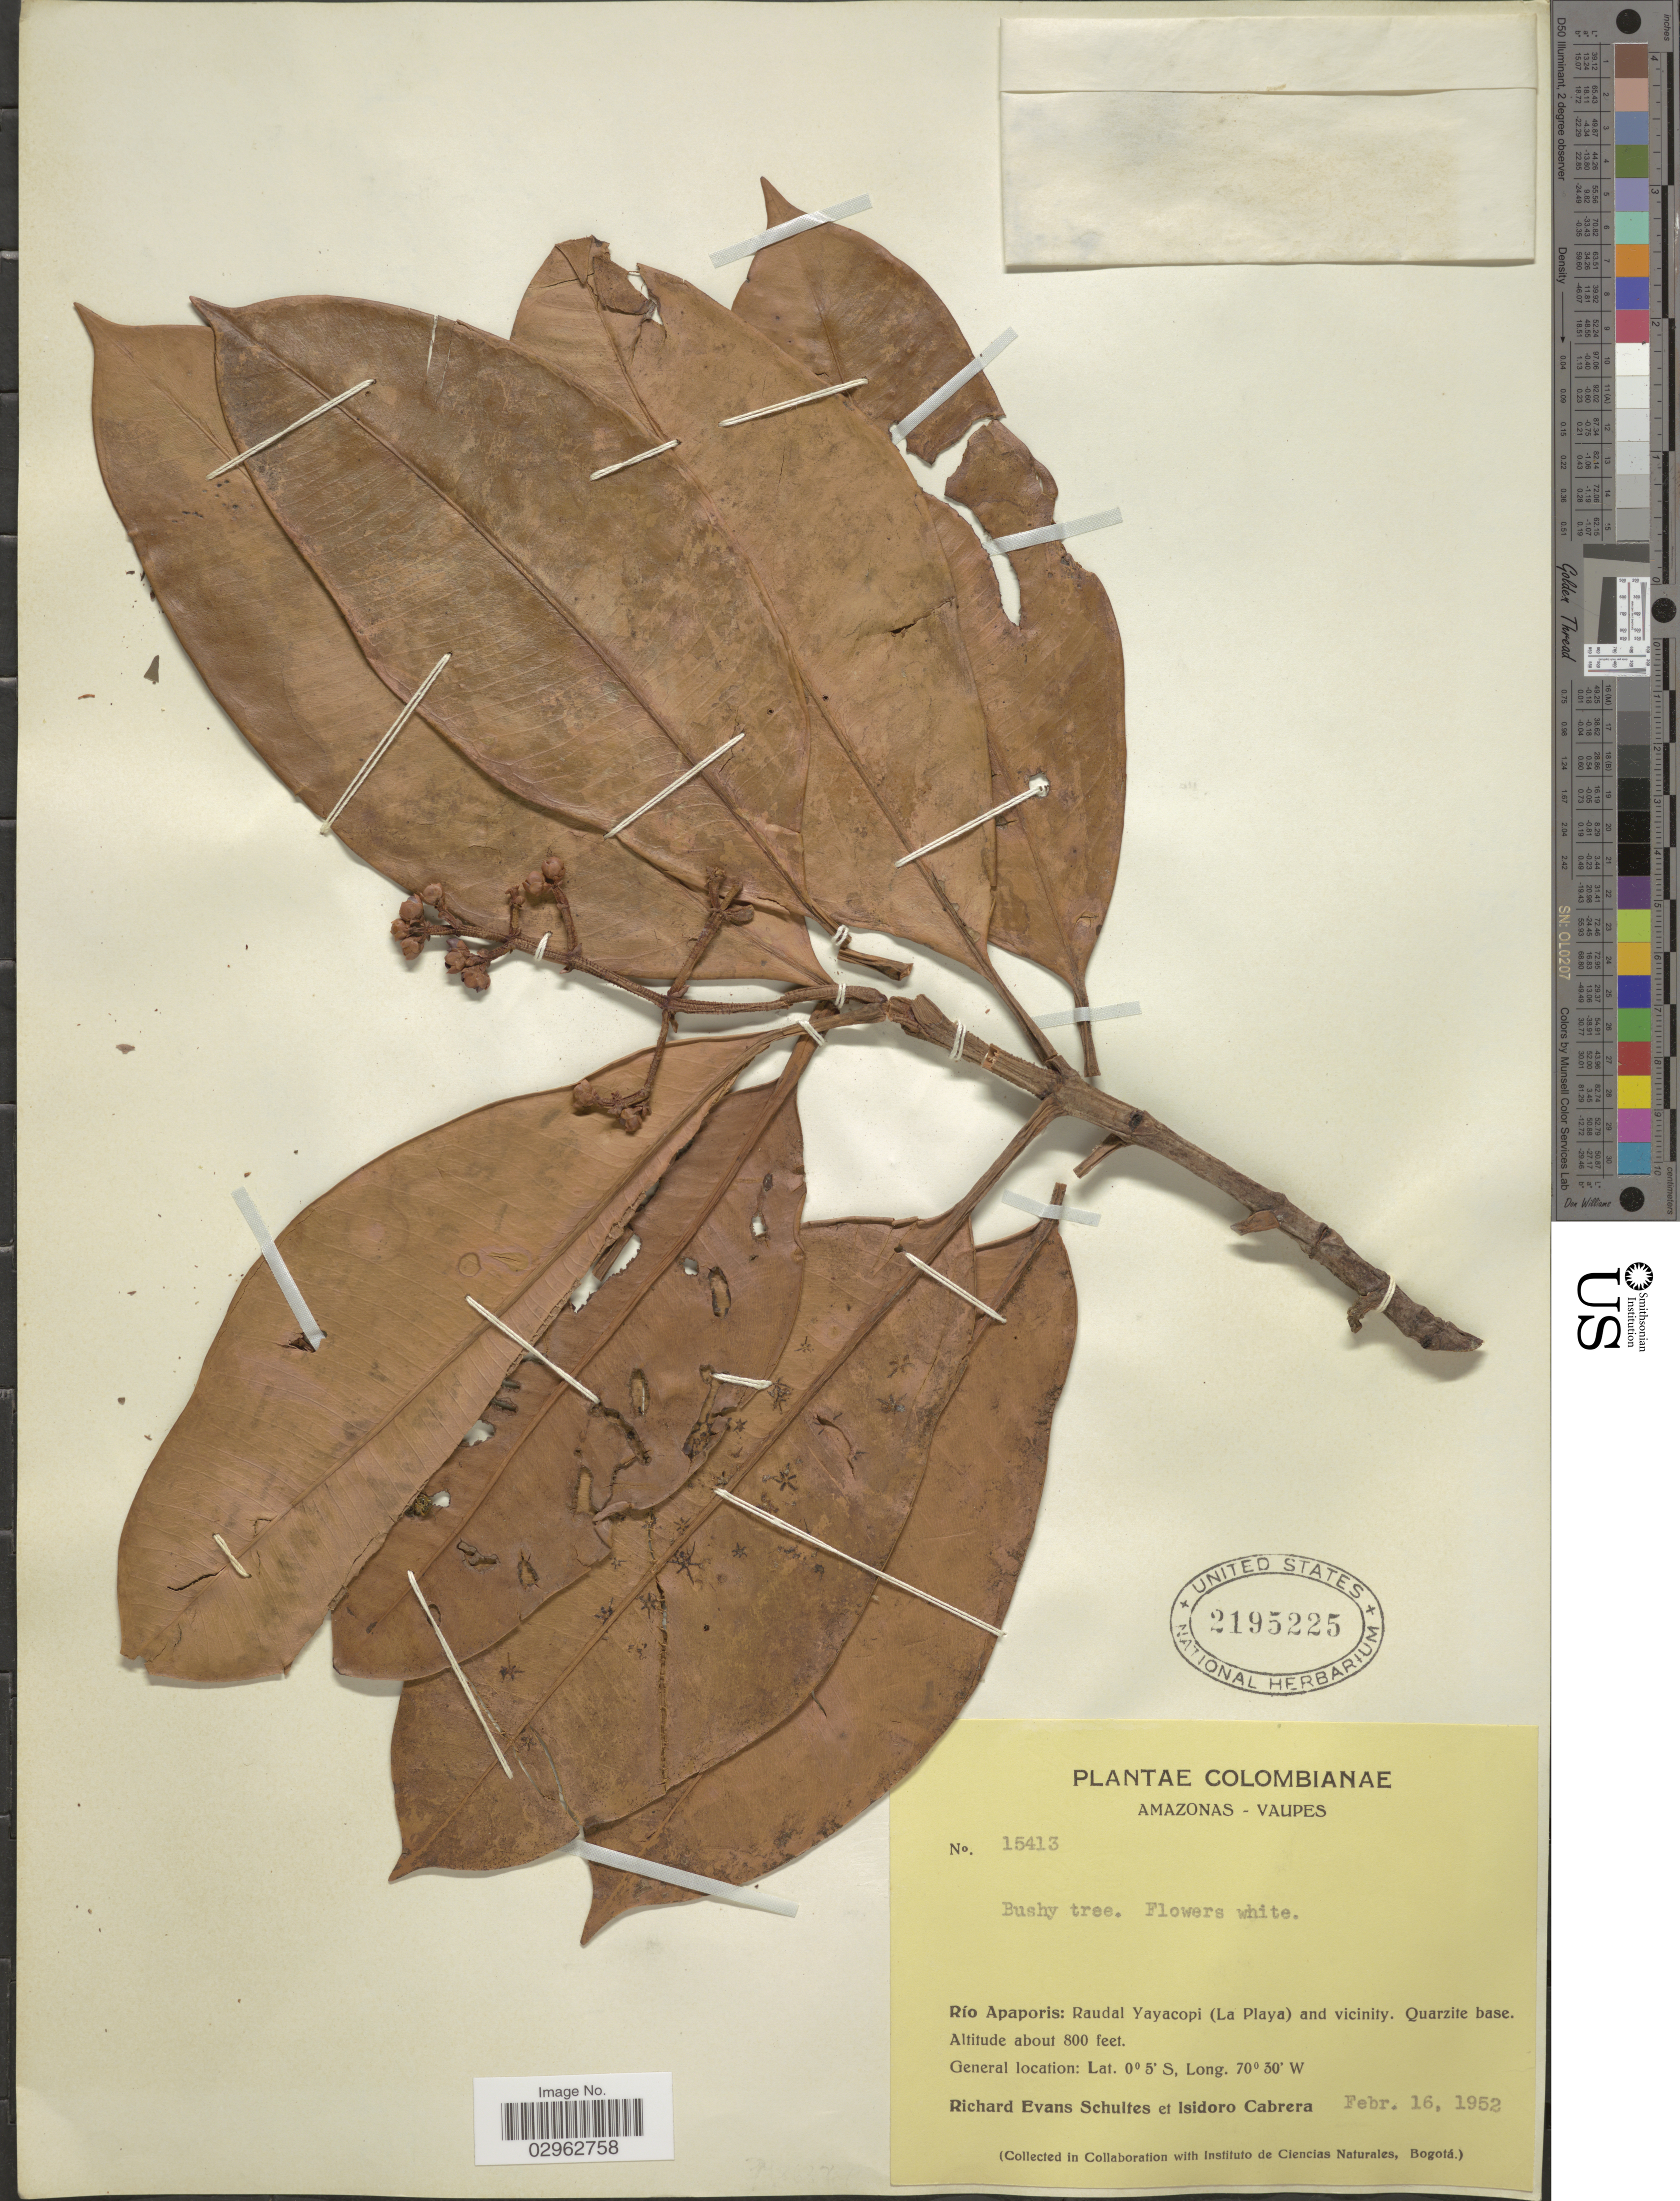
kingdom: Plantae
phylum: Tracheophyta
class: Magnoliopsida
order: Malpighiales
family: Clusiaceae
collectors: R. E. Schultes & I. Cabrera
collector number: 15413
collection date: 1952-02-16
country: Colombia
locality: Amazonas - Vaupes, Río Apaporis: Raudal Yayacopi (La Playa) and vicinity, Quarzite base.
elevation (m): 244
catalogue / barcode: US 2195225